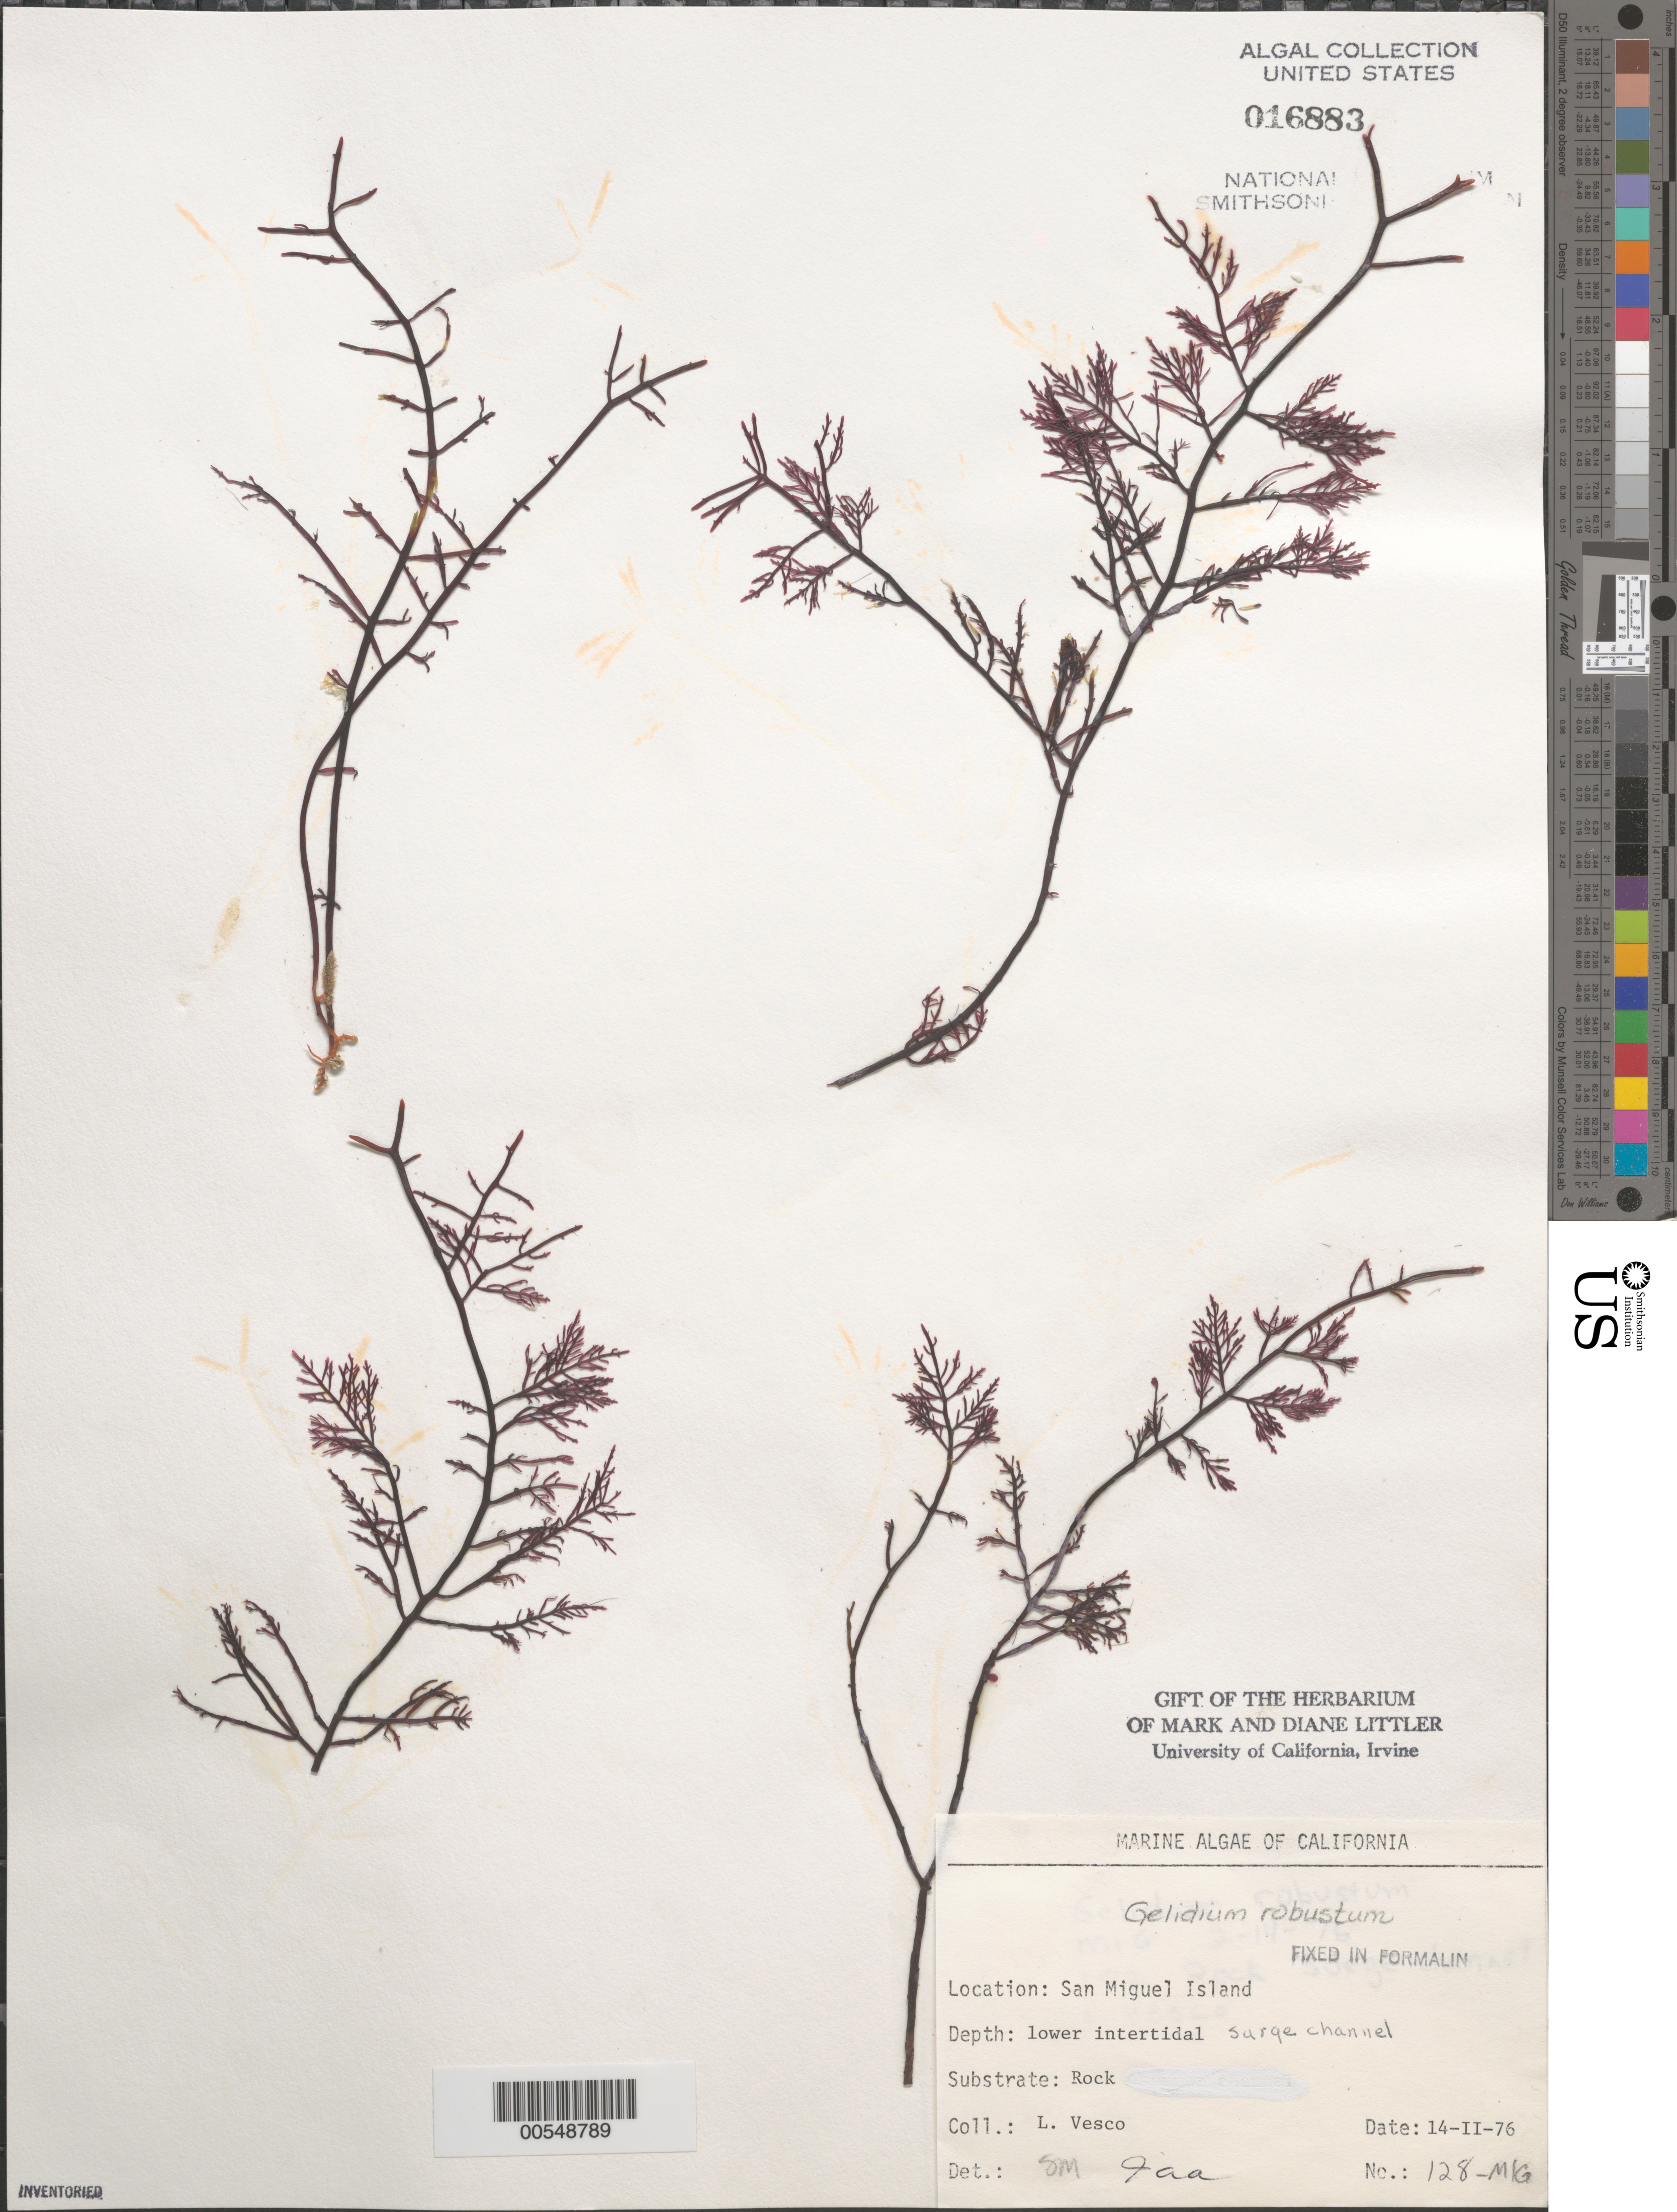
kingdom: Plantae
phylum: Rhodophyta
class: Florideophyceae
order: Gelidiales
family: Gelidiaceae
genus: Gelidium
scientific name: Gelidium robustum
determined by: Murray, S. N.; Abbott, I. A.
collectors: L. Vesco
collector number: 128-mig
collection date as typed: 14 Feb 1976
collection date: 1976-02-14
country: United States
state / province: California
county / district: Santa Barbara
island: San Miguel Island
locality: Cuyler Harbor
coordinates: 34 02'55"N, 120 20'08"W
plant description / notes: BLM-SOCALBIGHT Rocky Intertidal Survey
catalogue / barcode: US 16883